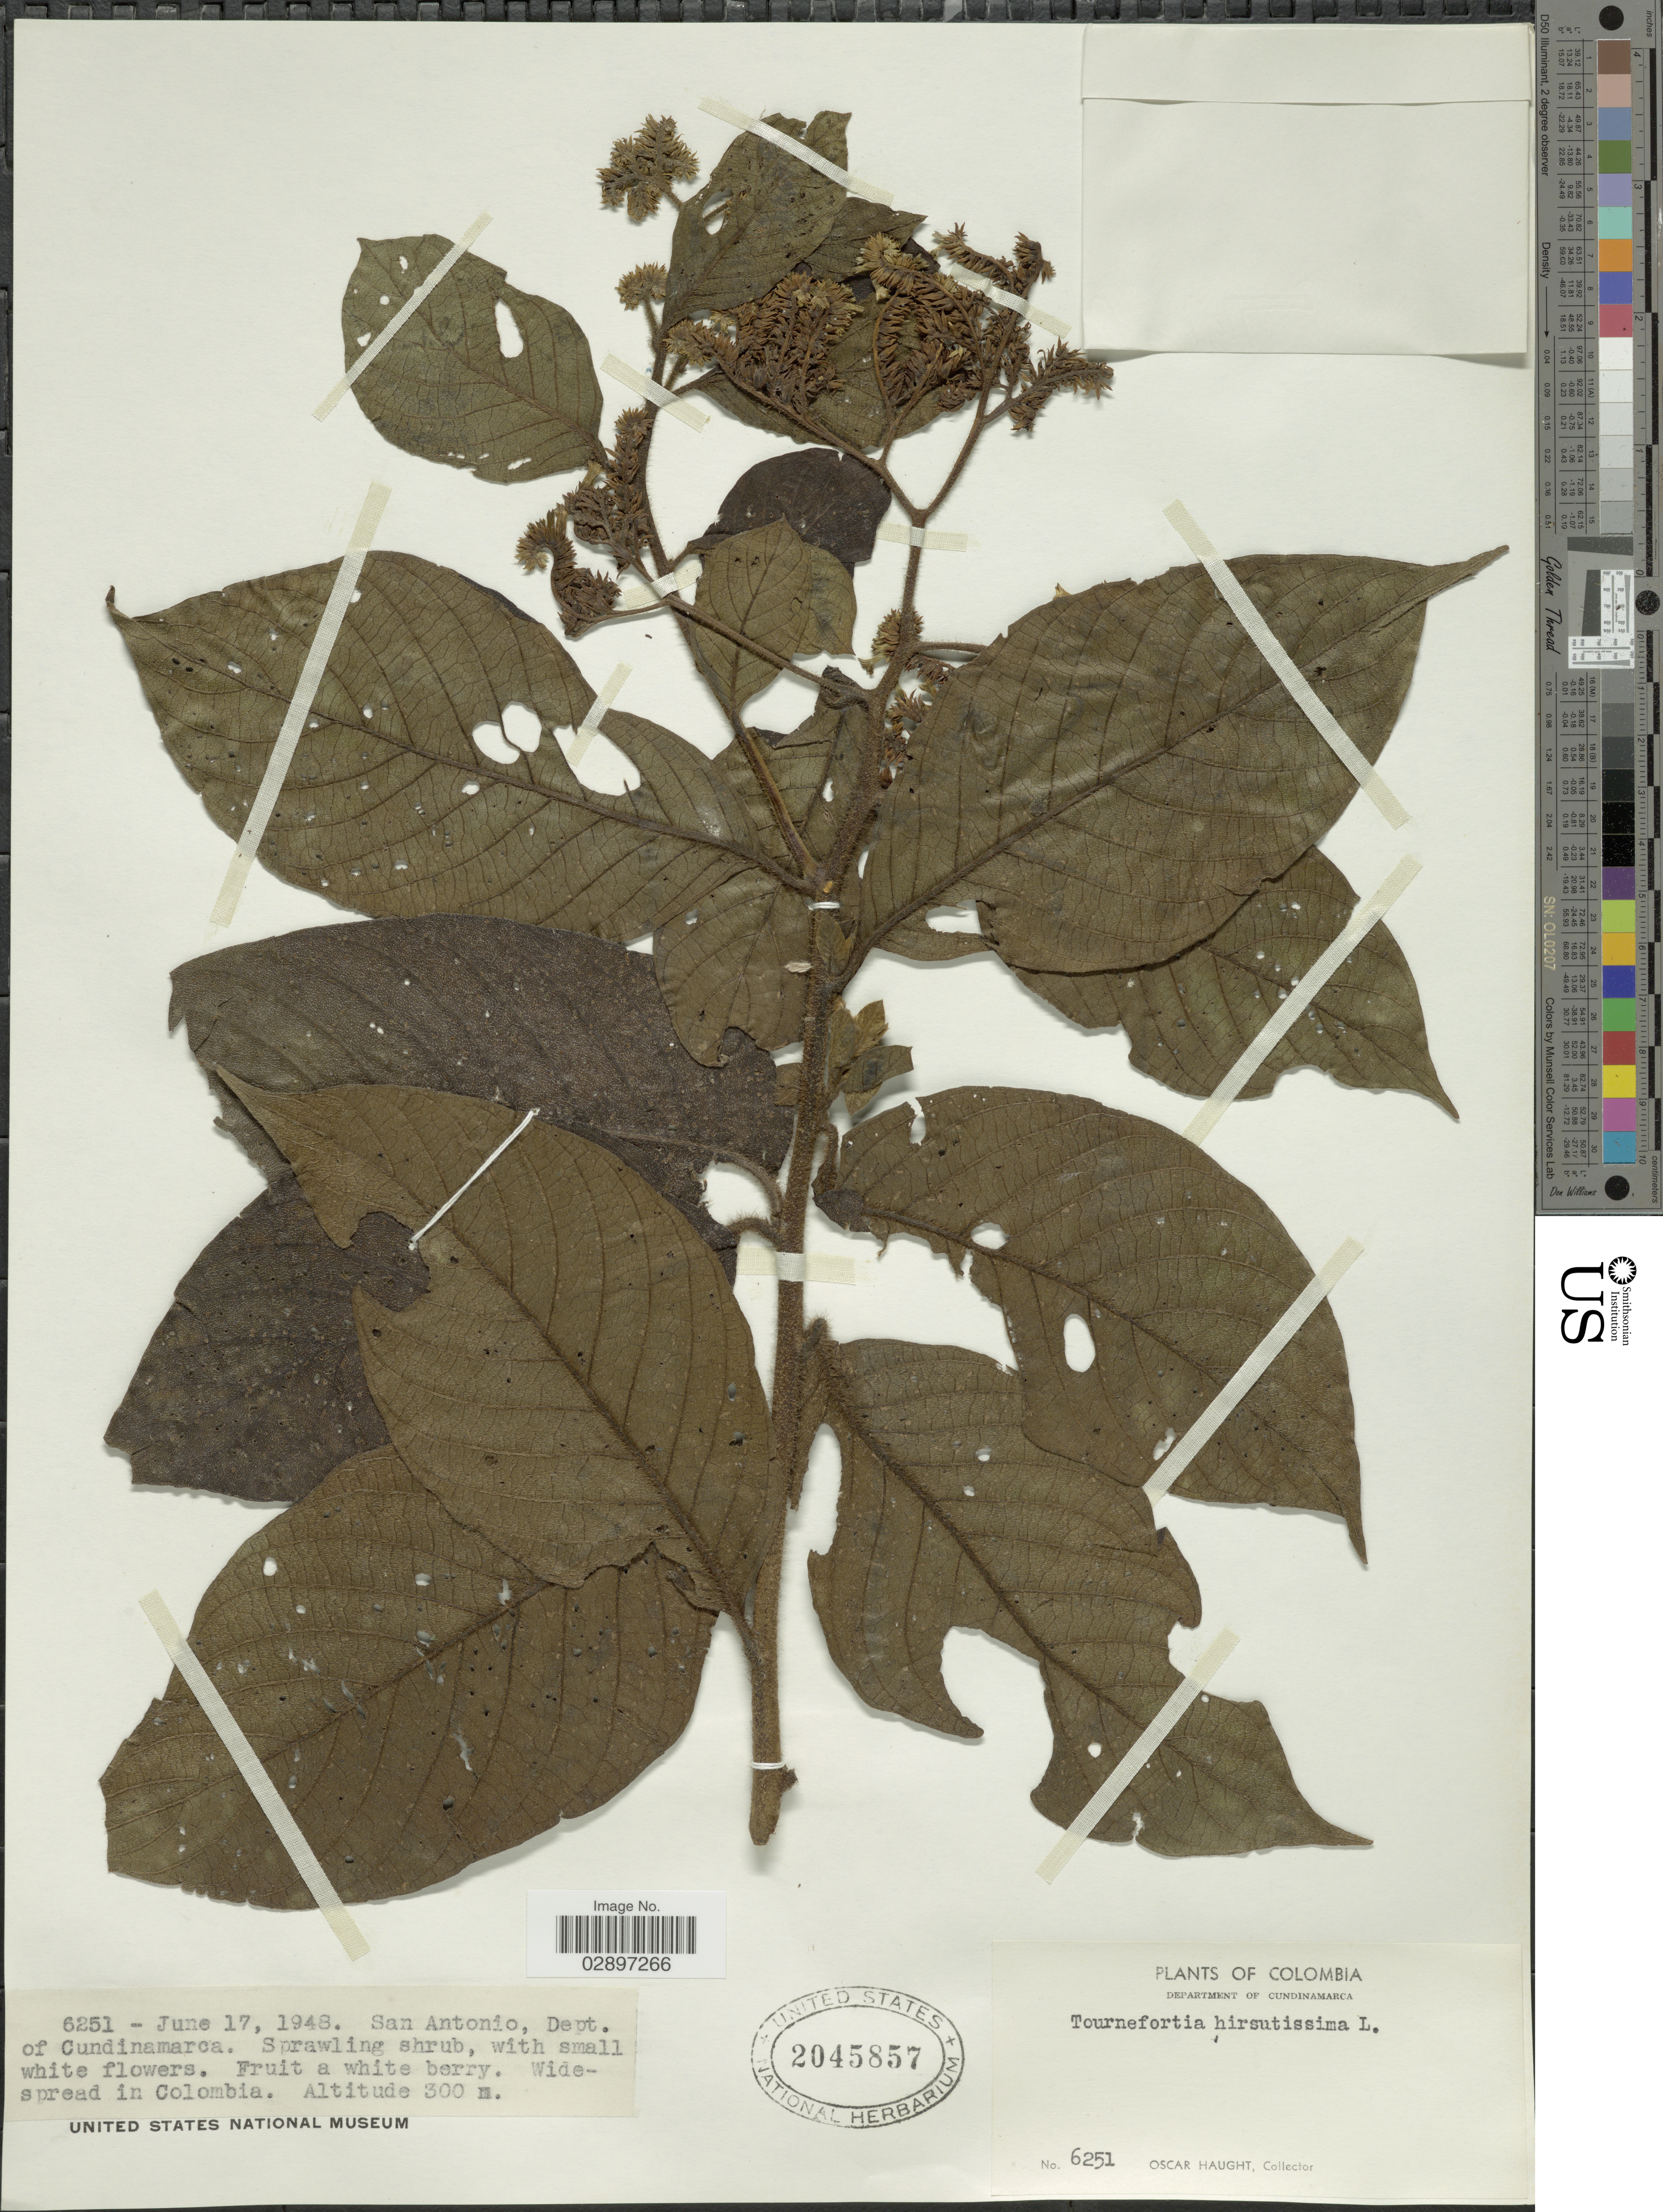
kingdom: Plantae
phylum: Tracheophyta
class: Magnoliopsida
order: Boraginales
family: Heliotropiaceae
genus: Tournefortia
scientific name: Tournefortia hirsutissima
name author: L.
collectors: O. L. Haught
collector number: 6251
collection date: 1948-06-17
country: Colombia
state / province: Cundinamarca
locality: San Antonio, Dept. of Cundinamarca.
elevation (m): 300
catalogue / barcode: US 2045857